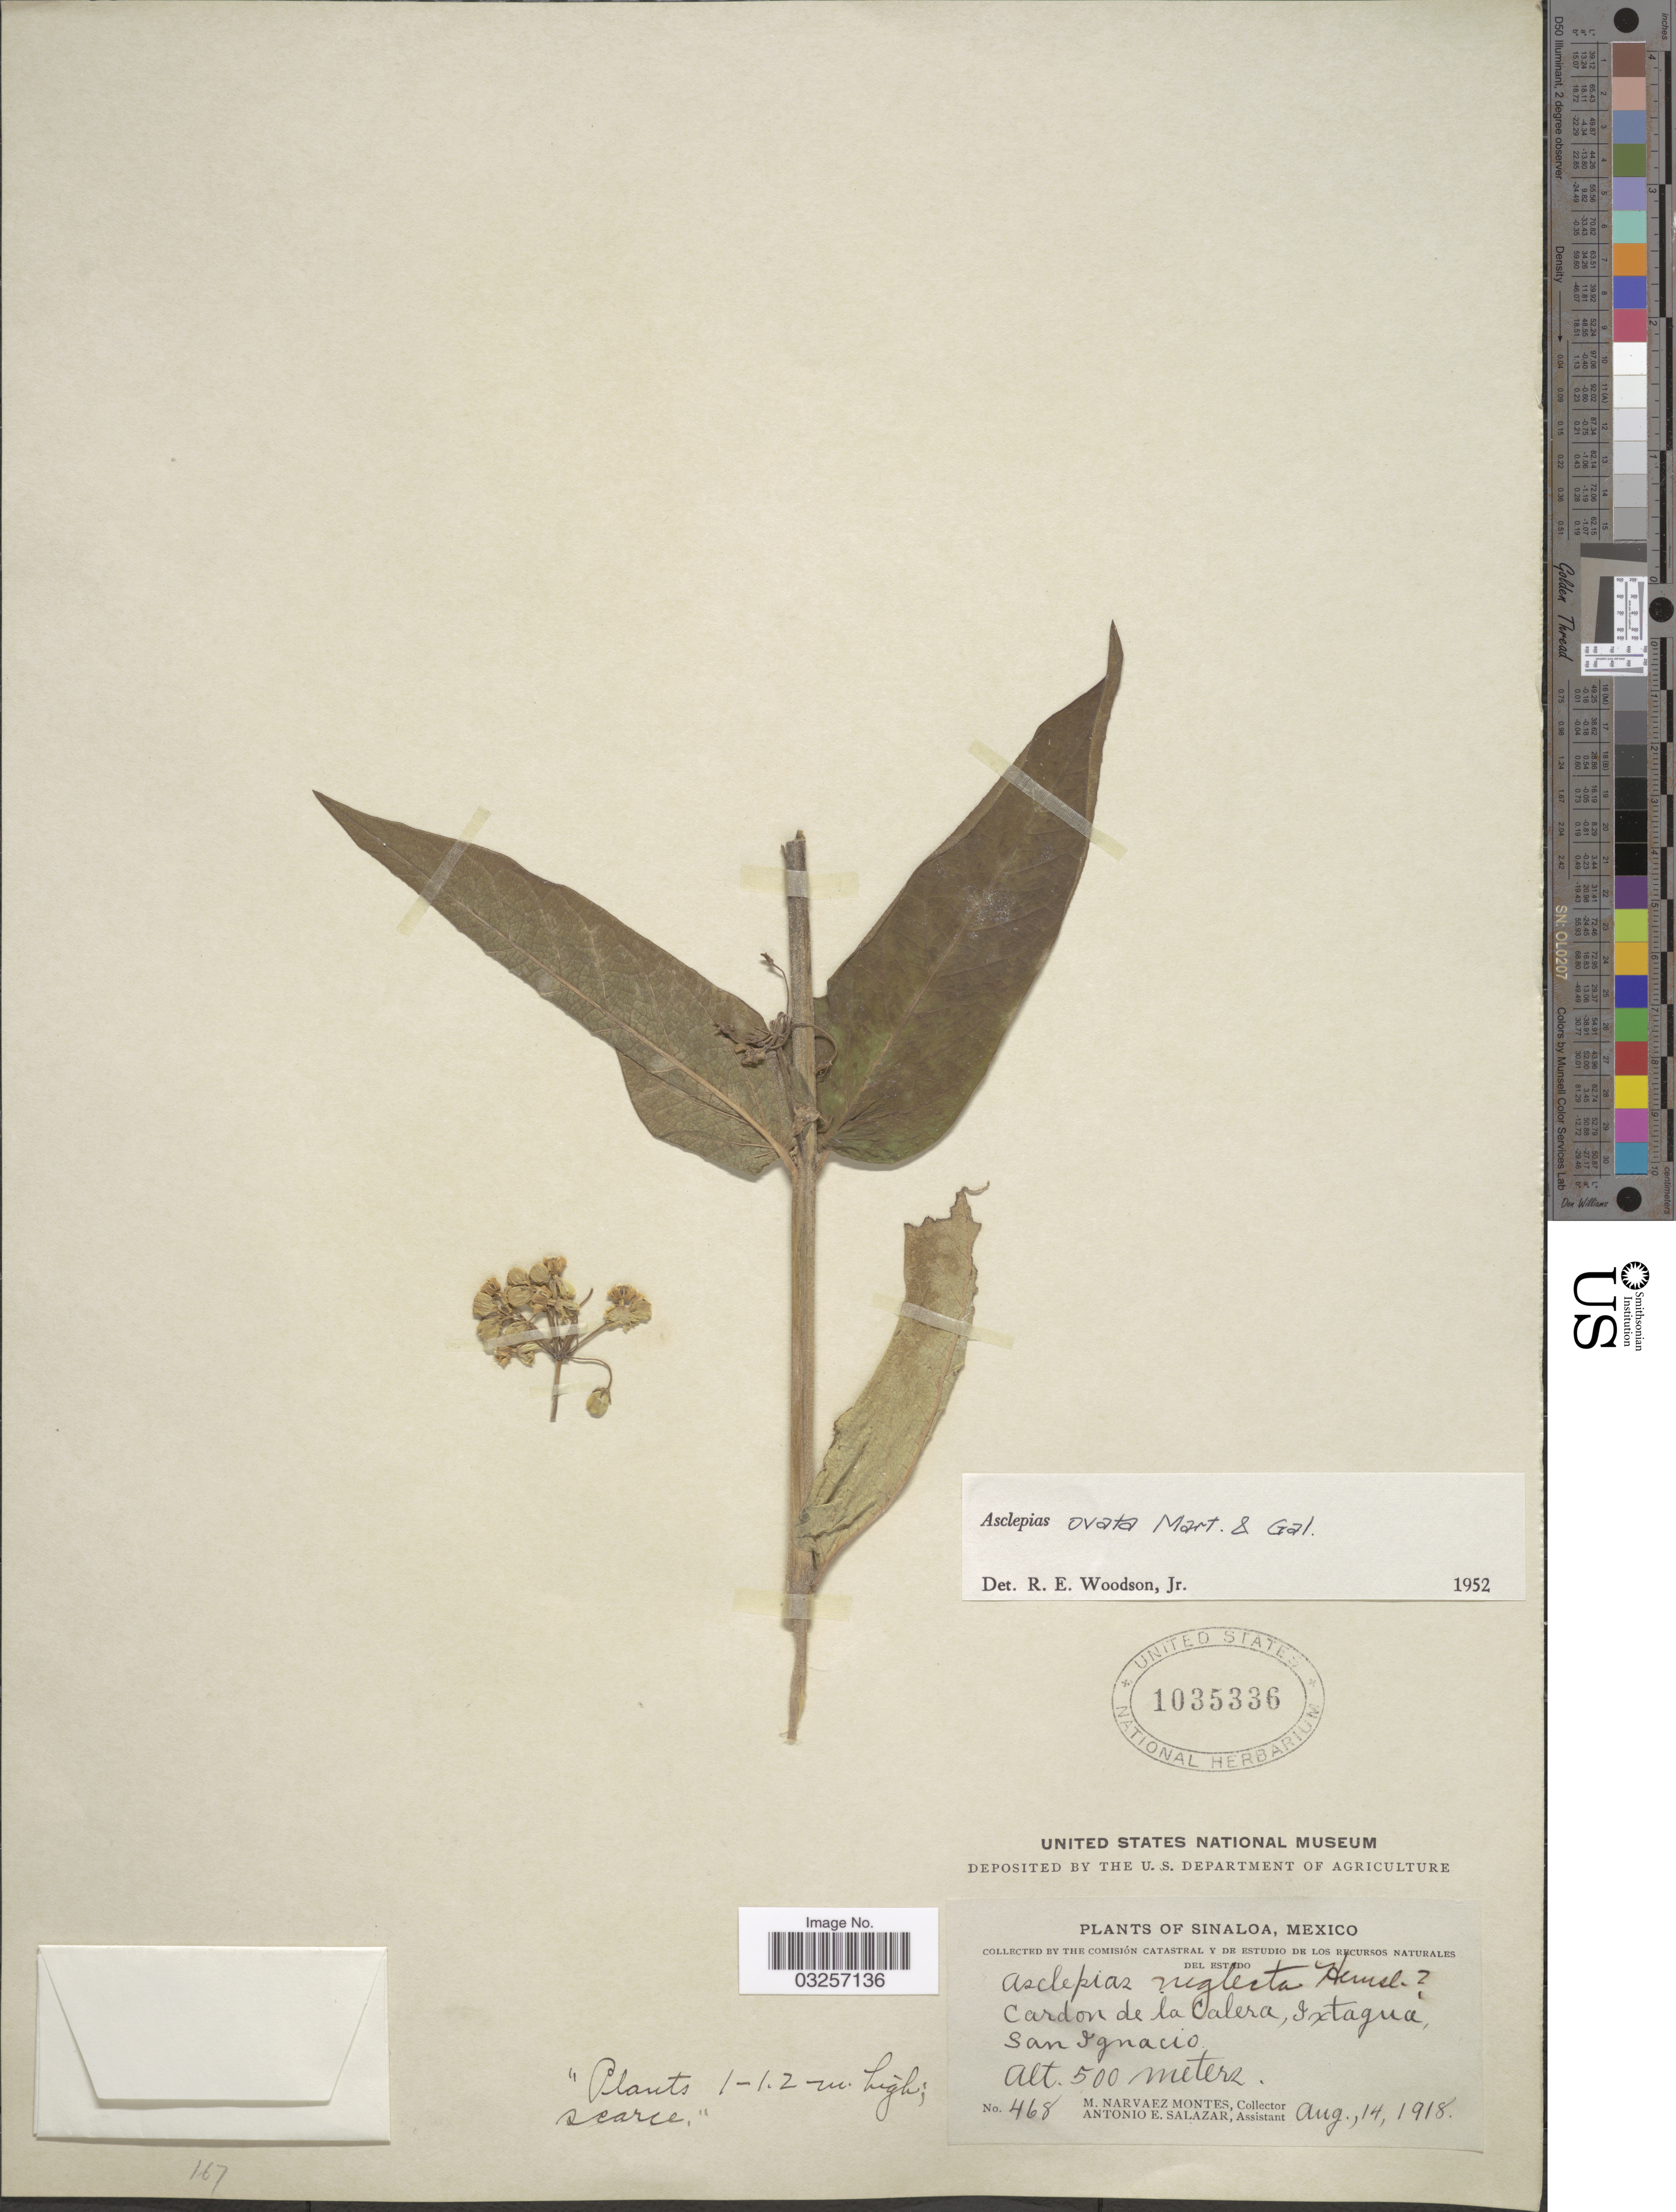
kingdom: Plantae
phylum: Tracheophyta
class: Magnoliopsida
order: Gentianales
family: Apocynaceae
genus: Asclepias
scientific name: Asclepias ovata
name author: M. Martens & Galeotti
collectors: M. Narvaez-Montes & A. E. Salazar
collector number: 468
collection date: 1918-08-14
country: Mexico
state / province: Sinaloa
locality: Cardon de la Calera, Ixtagua, San Ignacio.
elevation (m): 500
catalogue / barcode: US 1035336